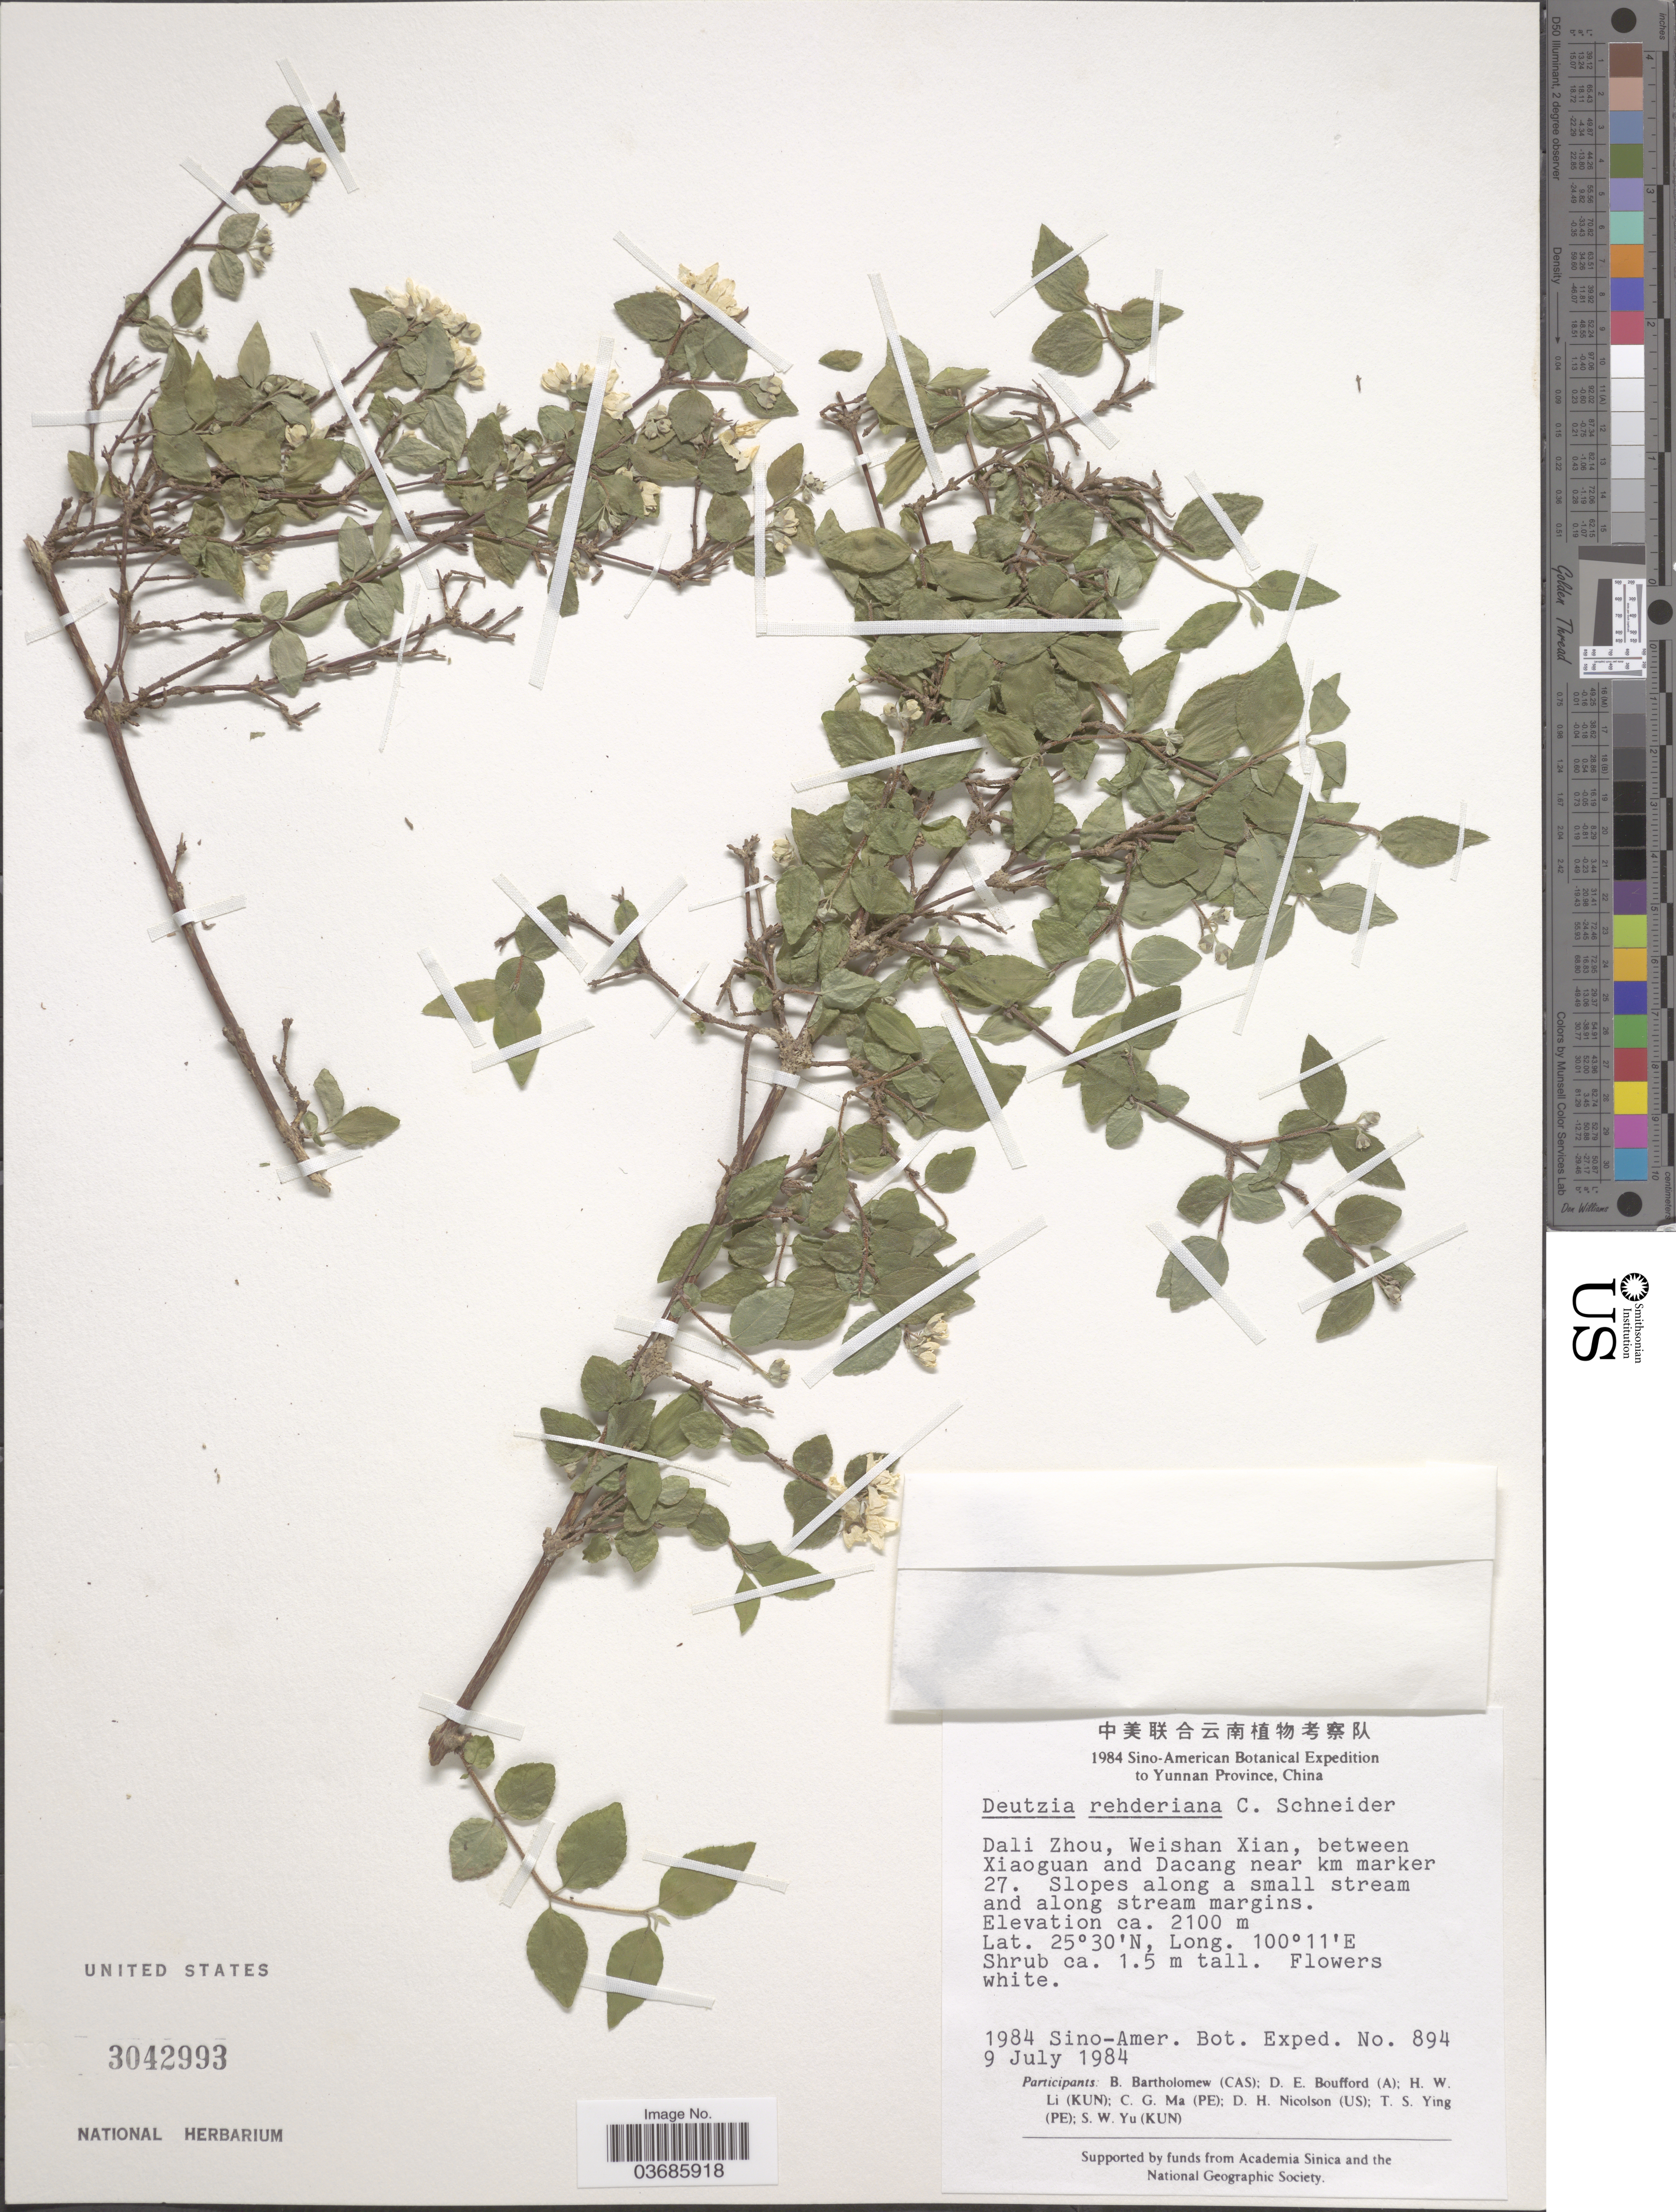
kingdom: Plantae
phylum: Tracheophyta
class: Magnoliopsida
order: Cornales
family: Hydrangeaceae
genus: Deutzia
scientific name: Deutzia rehderiana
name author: C.K. Schneid.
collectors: B. Bartholomew, D. E. Boufford, H. W. Li, C. Ma & et al.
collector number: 894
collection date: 1984-07-09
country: China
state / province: Yunnan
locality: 1984 Sino-American Botanical Expedition to Yunnan Province, China. Dali Zhou, Weishan Xian, between Xiaoguan and Dacang near km marker 27. Slopes along a small stream and along stream margins.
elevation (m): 2100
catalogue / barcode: US 3042993